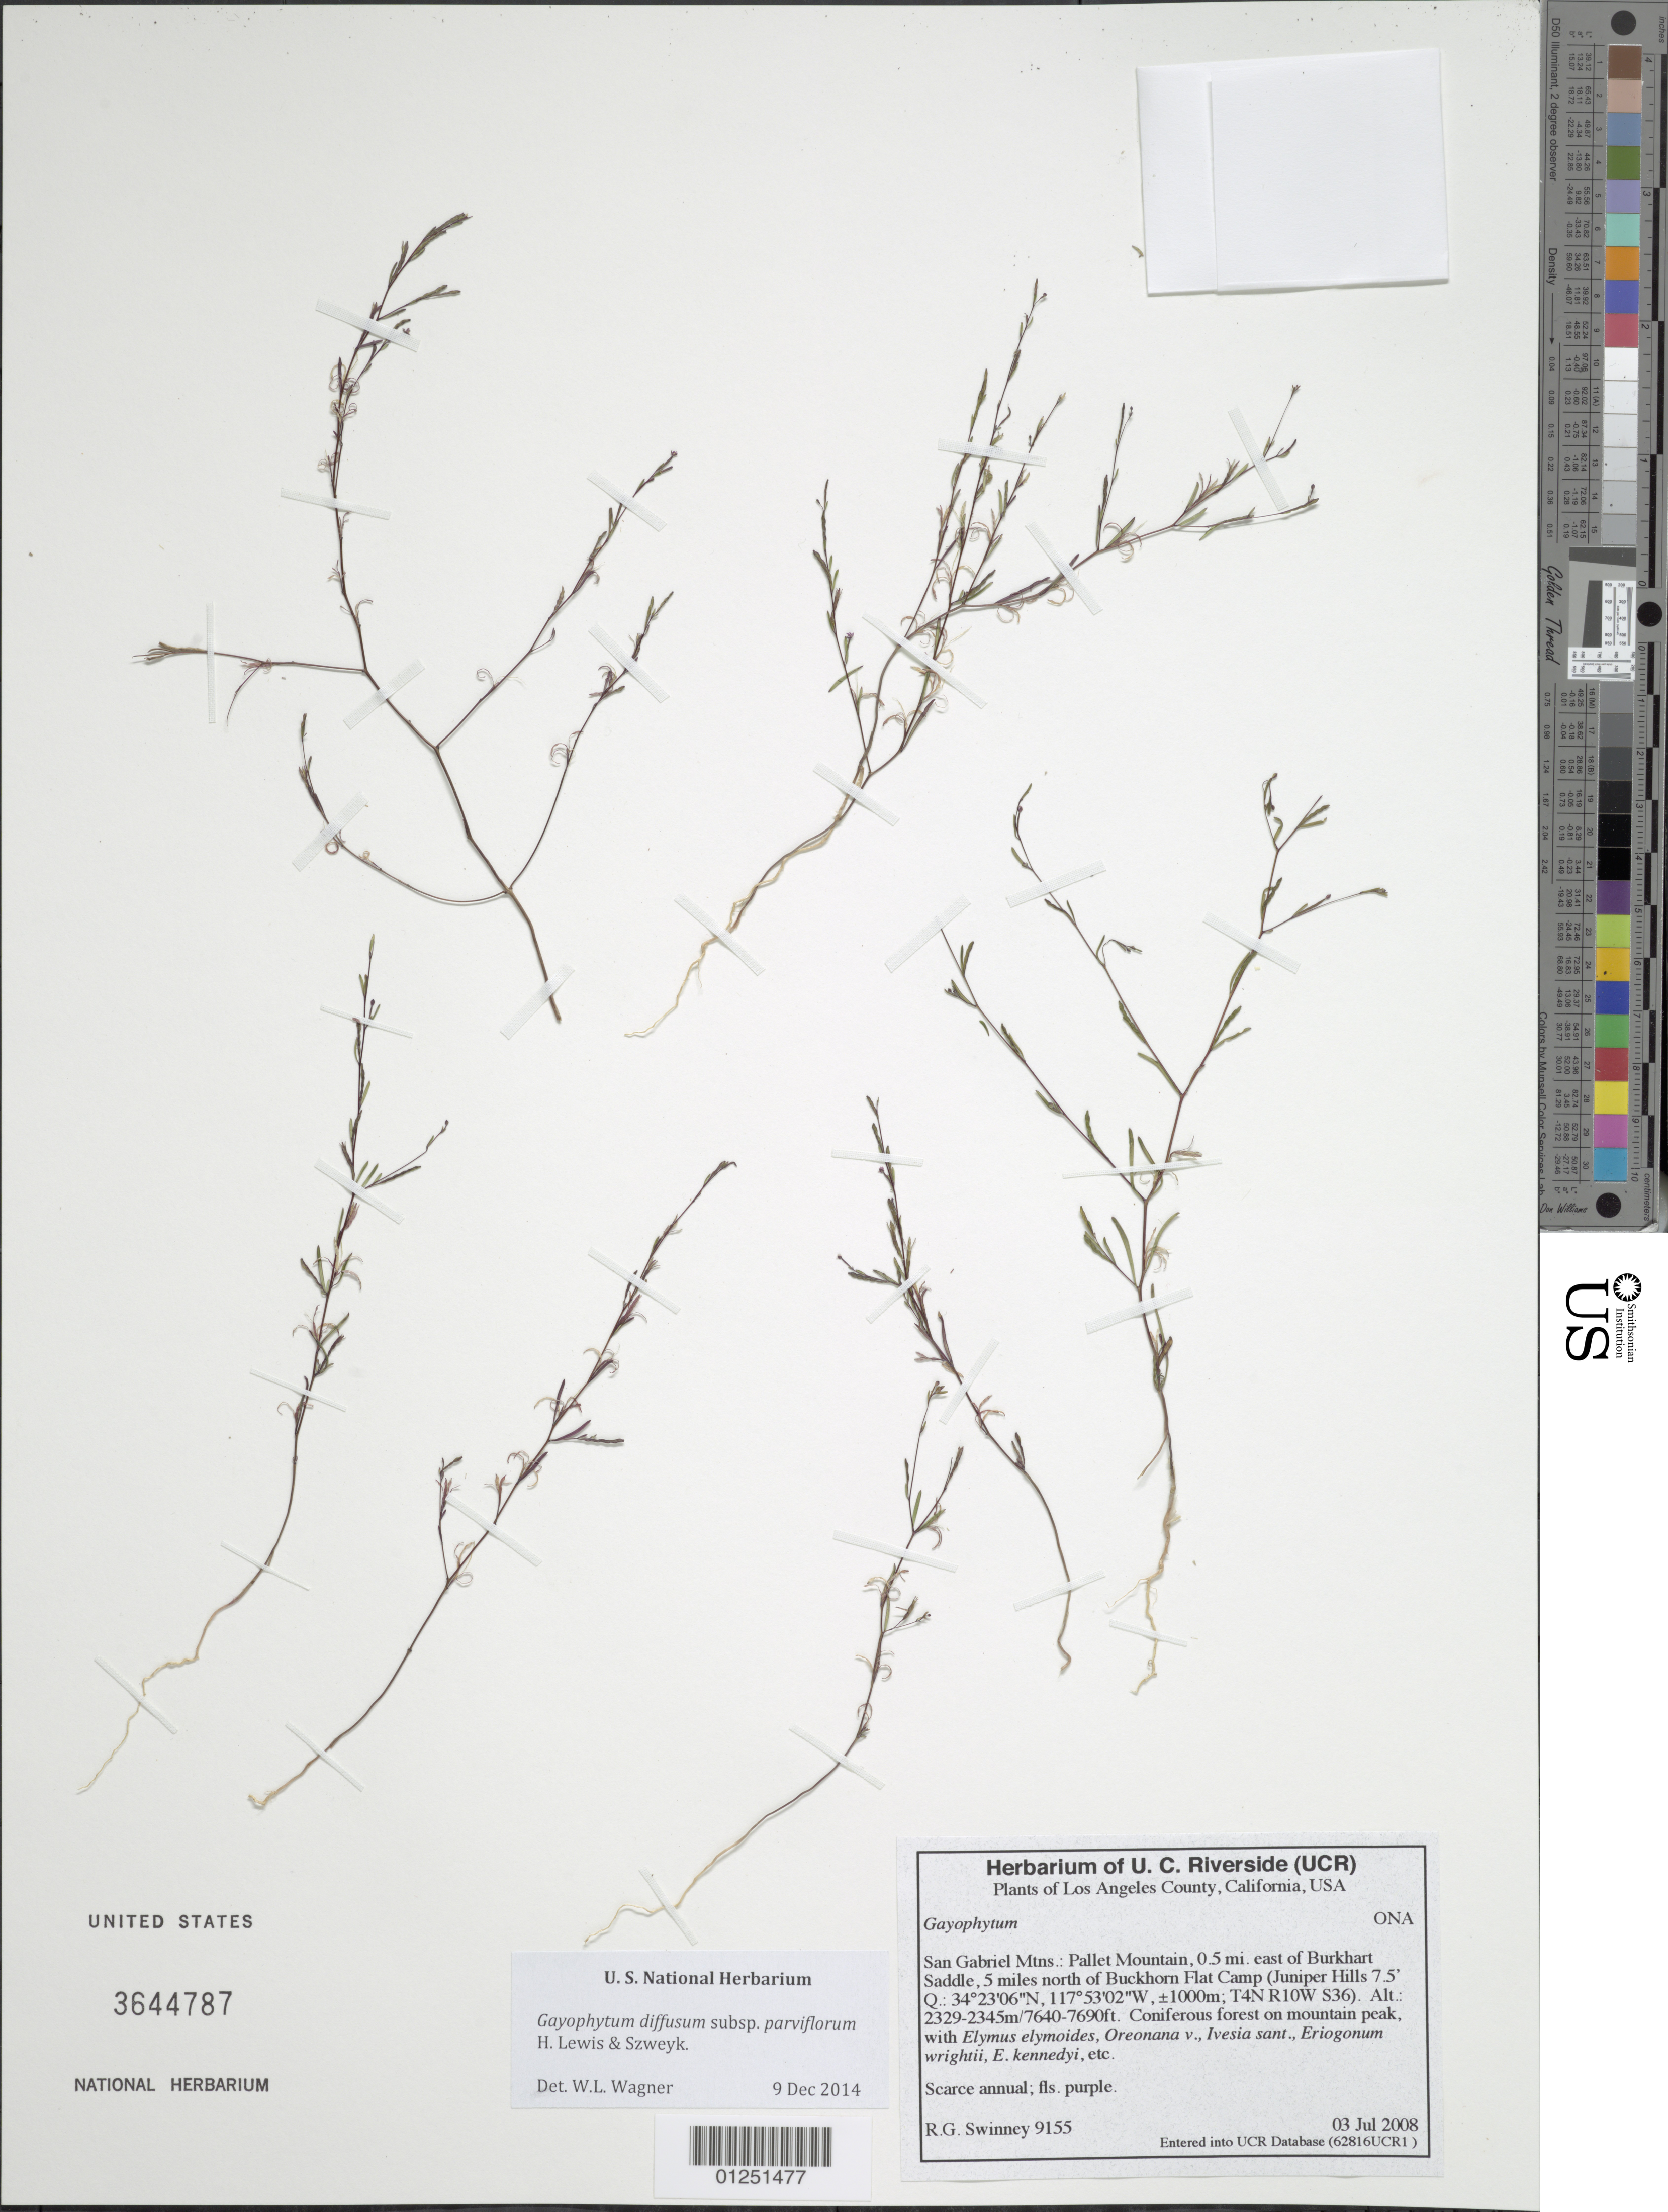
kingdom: Plantae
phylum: Tracheophyta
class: Magnoliopsida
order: Myrtales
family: Onagraceae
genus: Gayophytum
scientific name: Gayophytum diffusum subsp. parviflorum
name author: F. H. Lewis & Szweyk.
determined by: Wagner, W. L., (BOT), Smithsonian Institution - National Museum of Natural History (UNITED STATES)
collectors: R. Swinney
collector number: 9155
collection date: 2008-07-03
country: United States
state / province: California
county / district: Los Angeles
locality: San Gabriel Mtns., Pallet Mountain, 0.5 mi. east of Burkhart Saddle, 5 miles north of Buckhorn Flat Camp (Juniper Hills 7.5' Q), on mountain peak.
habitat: Coniferous forest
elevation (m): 2329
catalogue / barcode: US 3644787